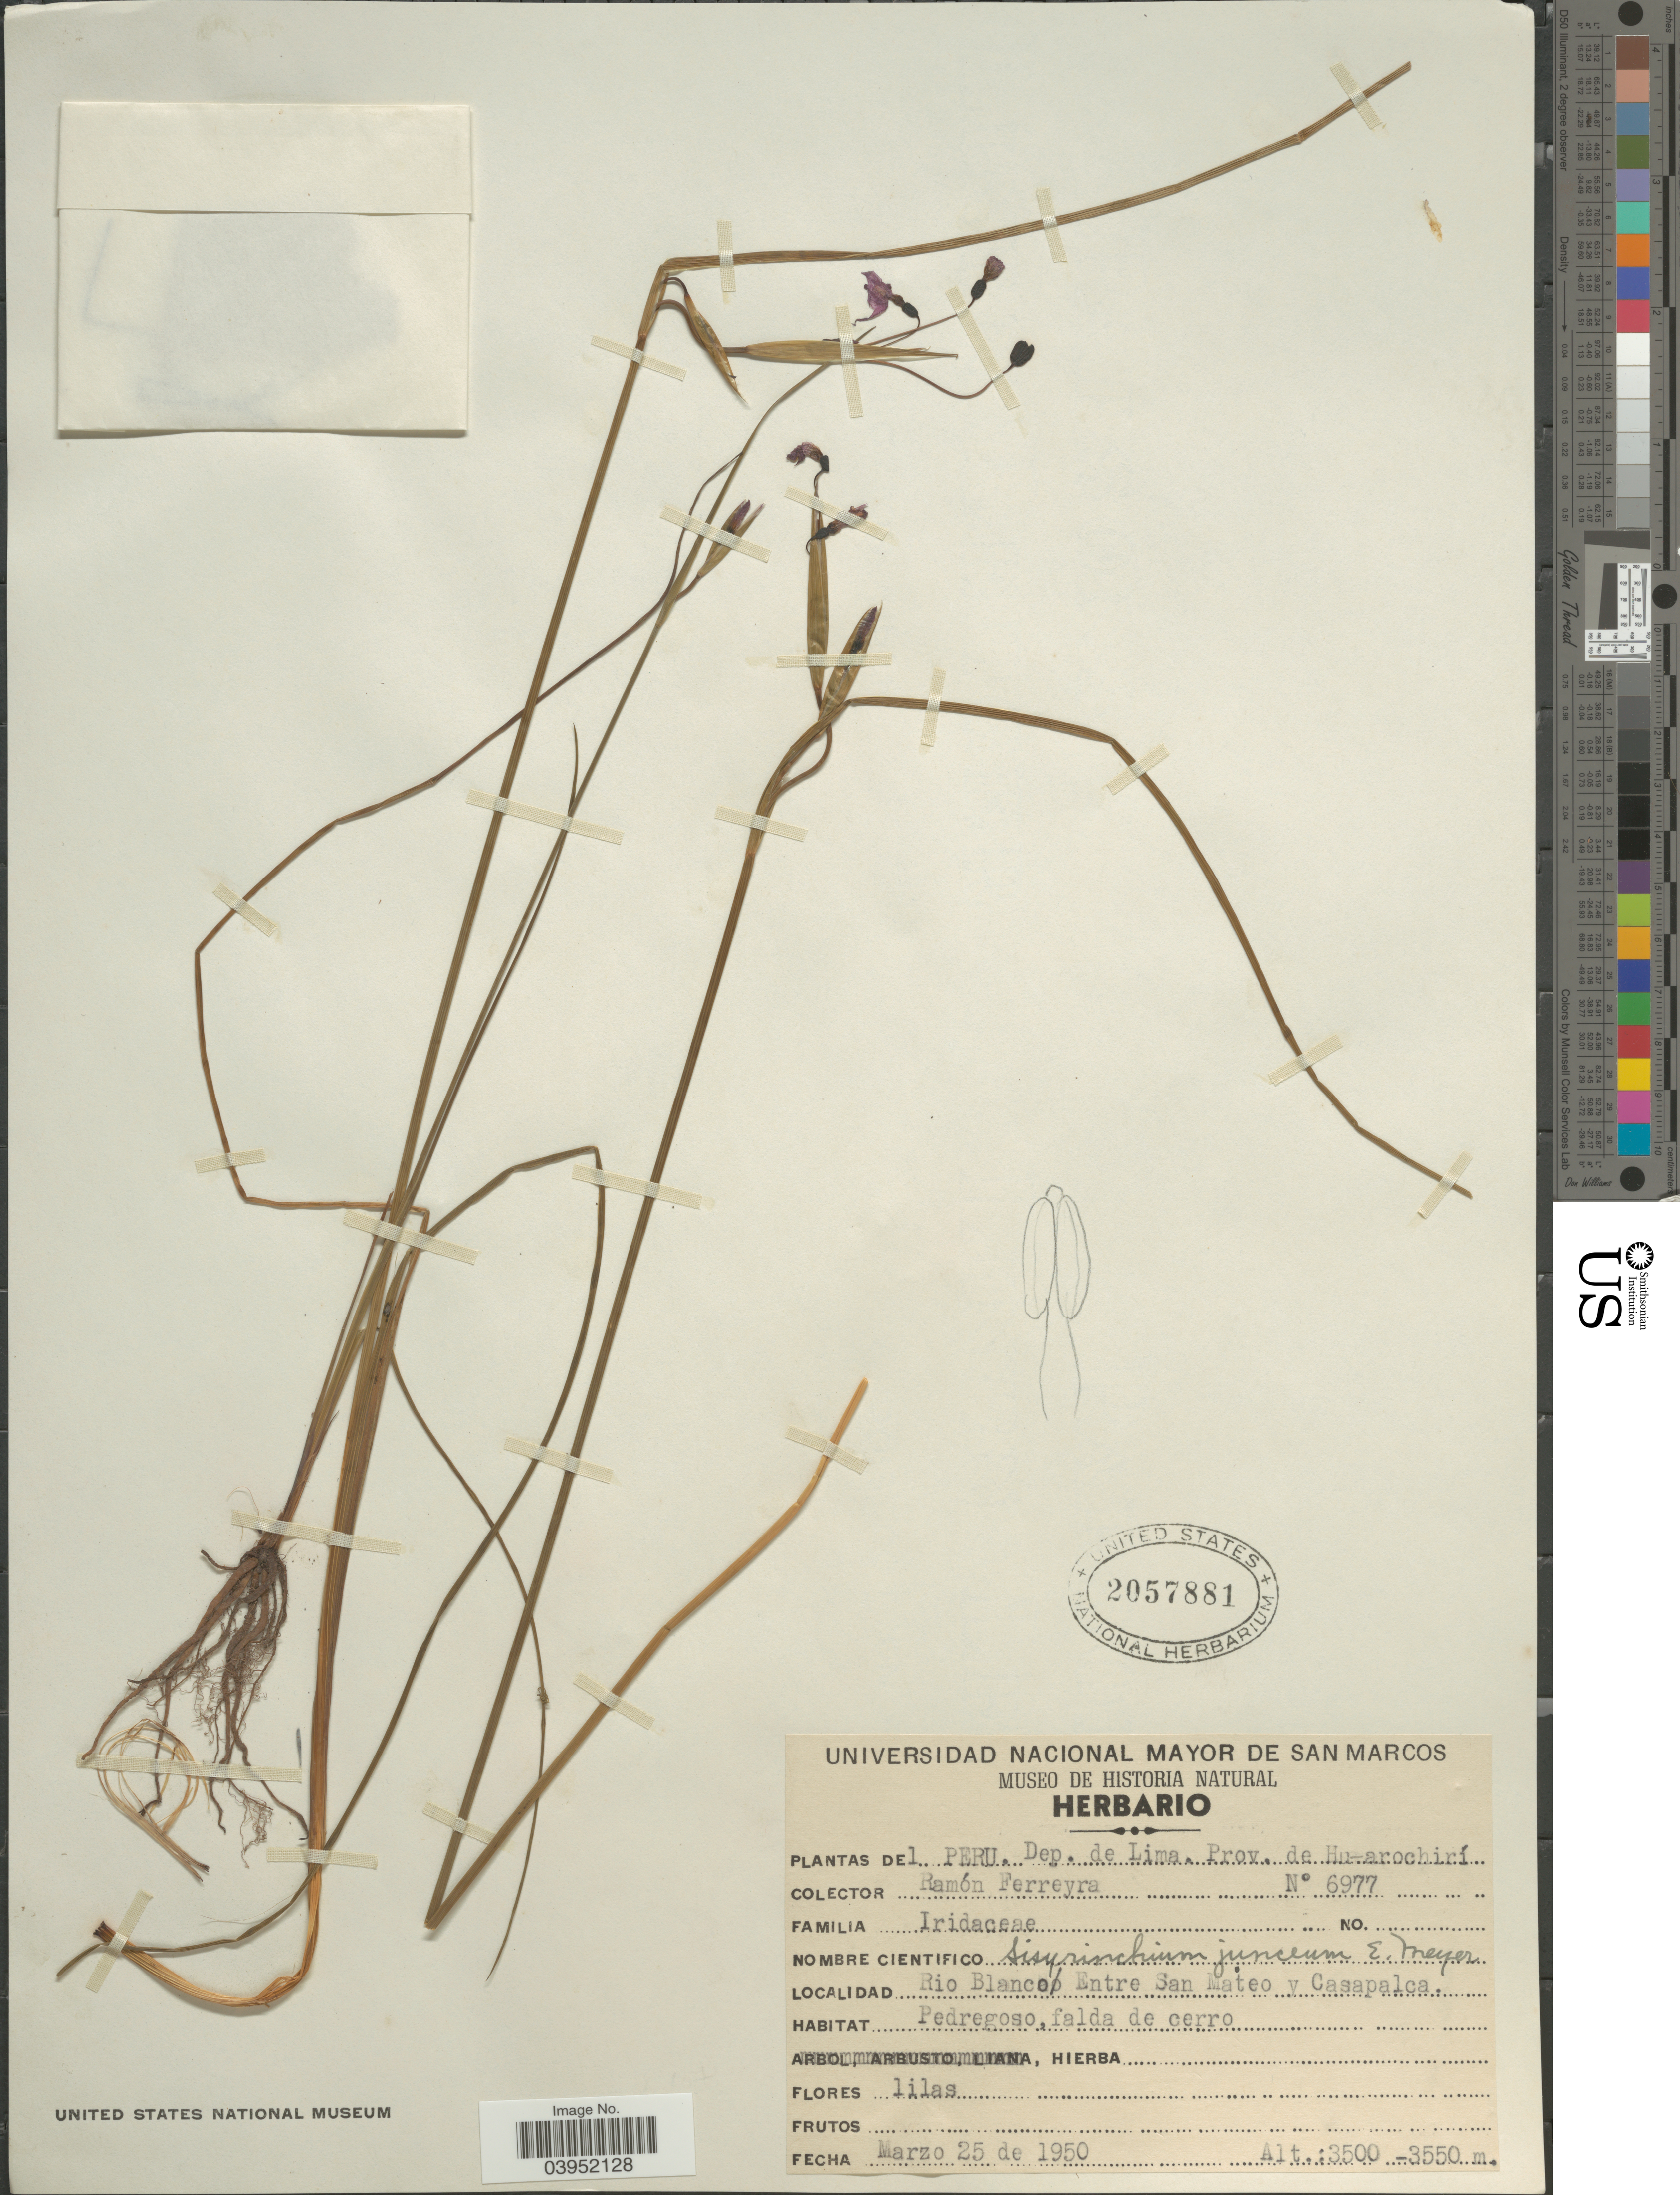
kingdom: Plantae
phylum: Tracheophyta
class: Liliopsida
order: Asparagales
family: Iridaceae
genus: Sisyrinchium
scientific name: Sisyrinchium junceum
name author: E. Mey. ex C. Presl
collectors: R. A. Ferreyra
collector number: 6977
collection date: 1950-03-25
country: Peru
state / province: Lima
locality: Dep. de Lima. Prov. de Hu-arochirí. Rio Blanco Entre San Mateo y Casapalca.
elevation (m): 3500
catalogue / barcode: US 2057881